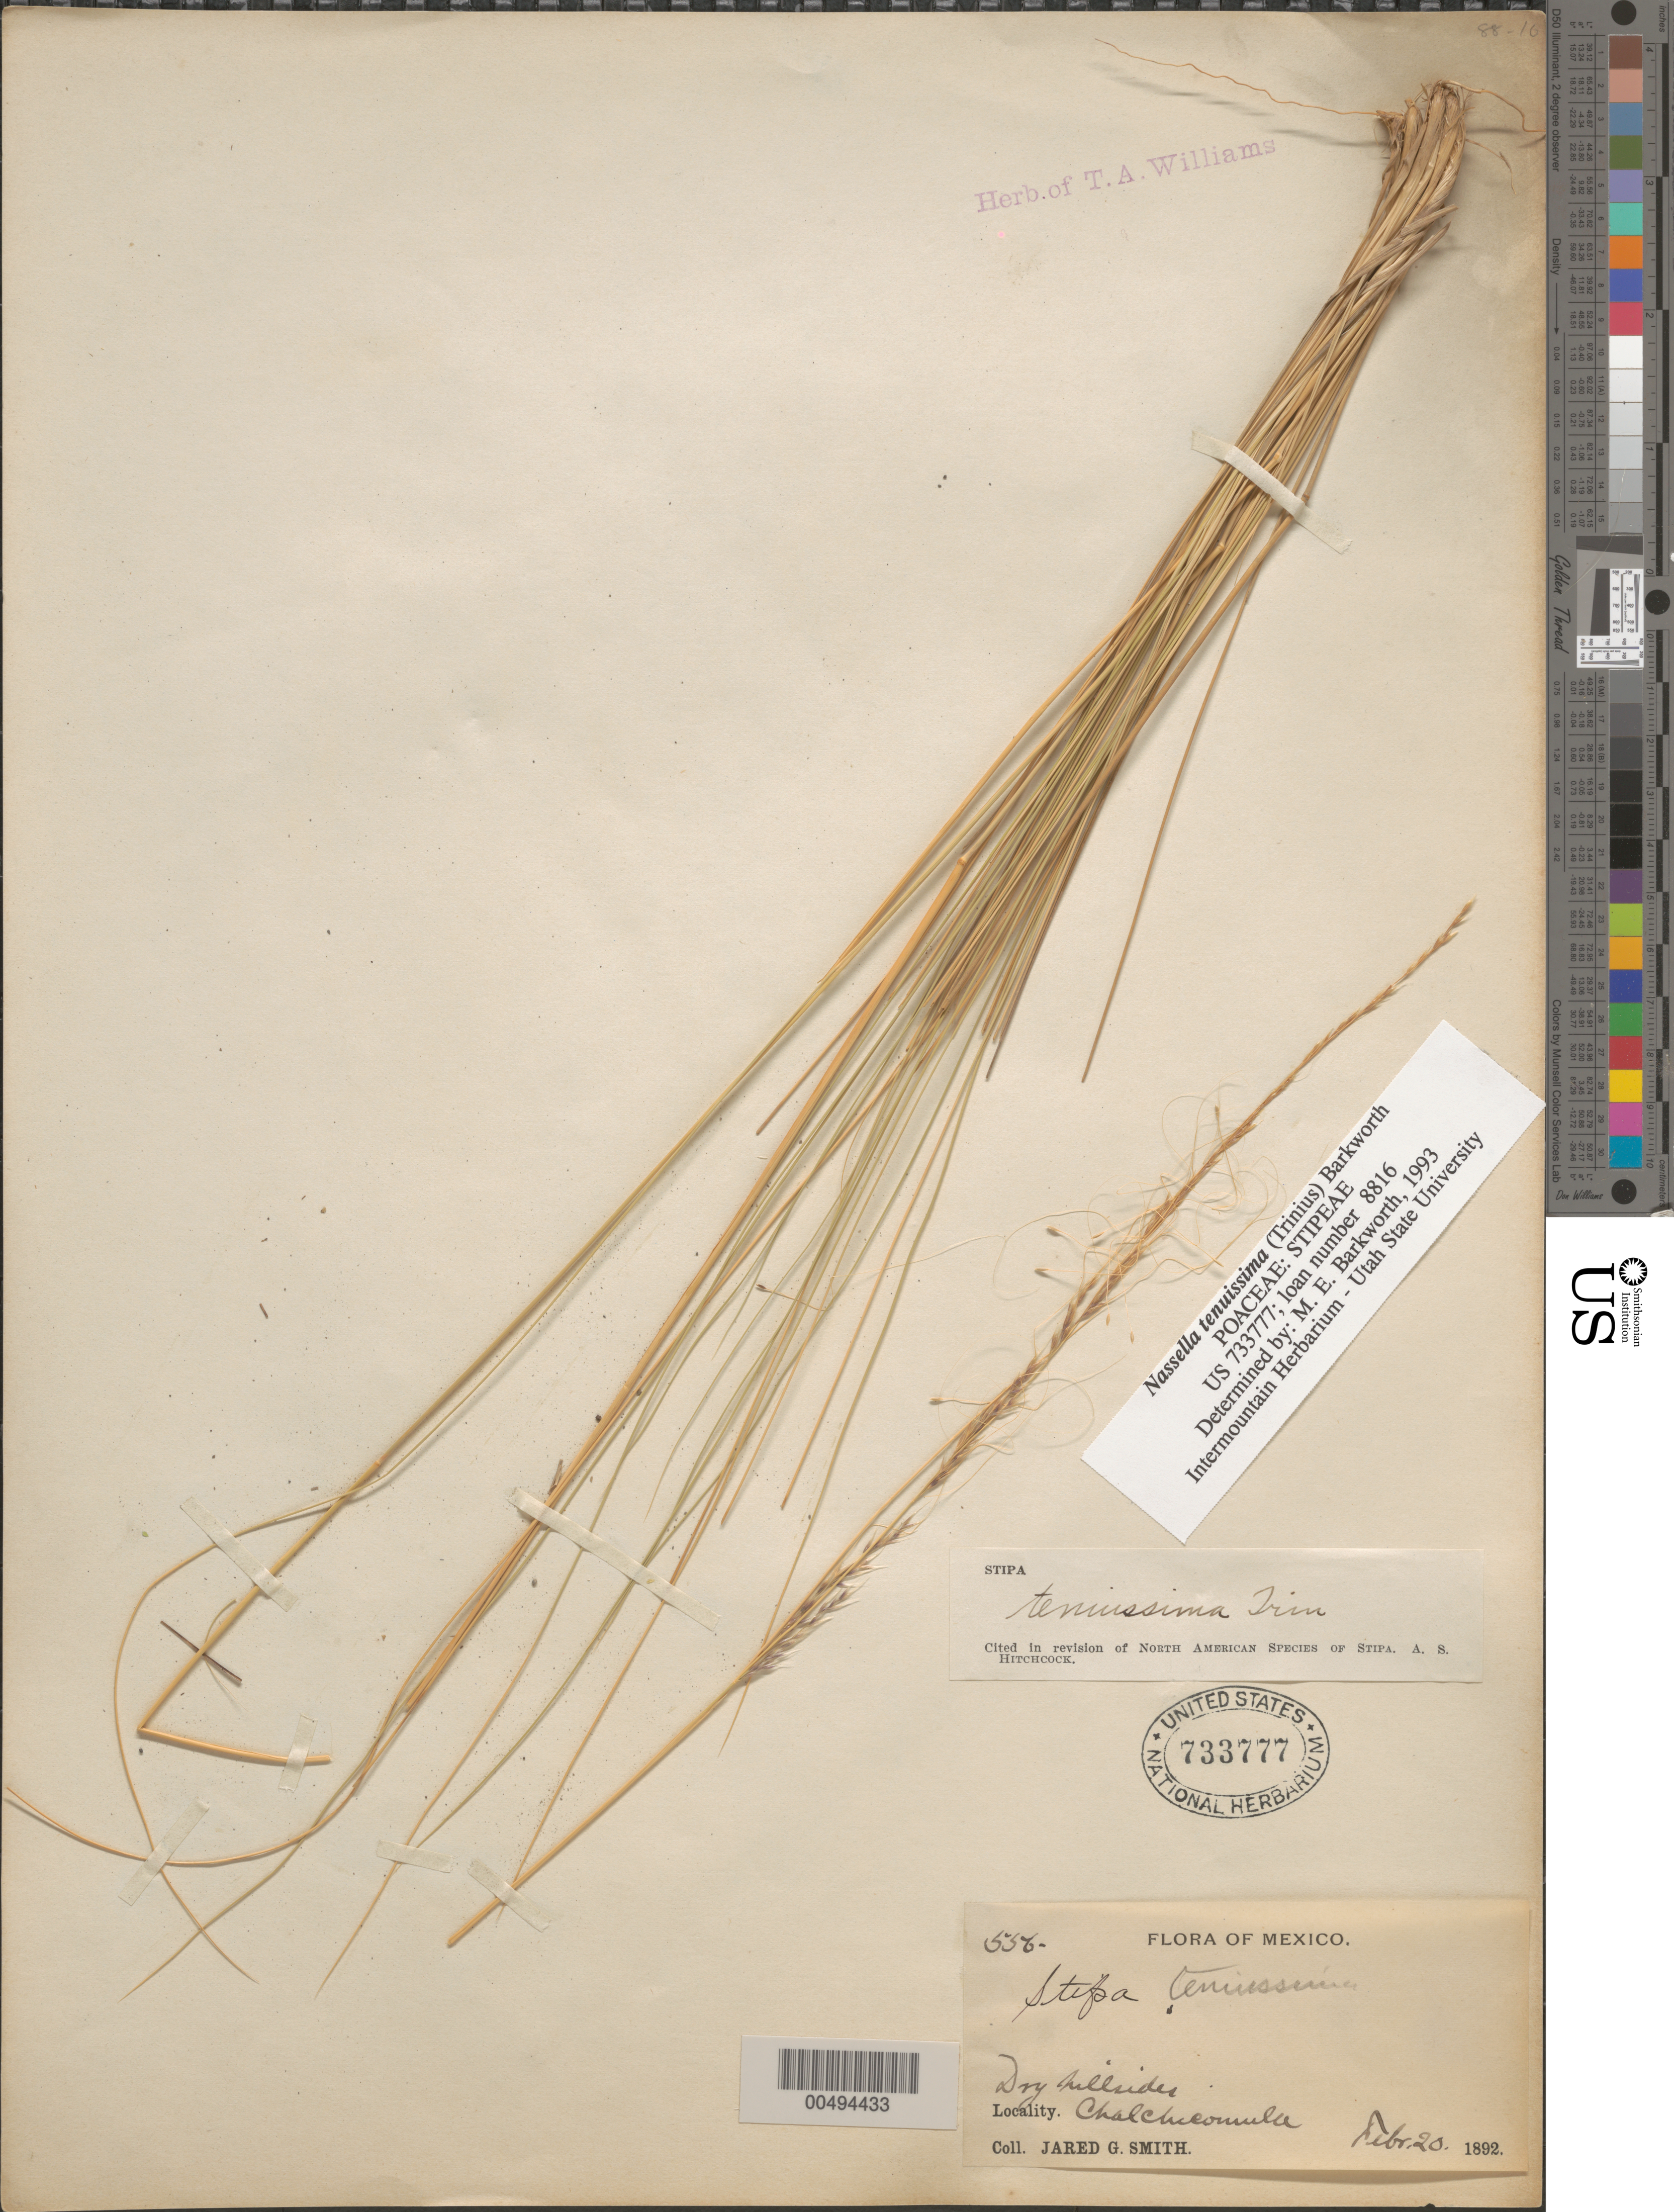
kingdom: Plantae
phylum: Tracheophyta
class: Liliopsida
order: Poales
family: Poaceae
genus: Nassella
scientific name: Nassella tenuissima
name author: (Trin.) Barkworth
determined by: Barkworth, M. E.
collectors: J. G. Smith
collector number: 556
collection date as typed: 20 Feb 1892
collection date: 1892-02-20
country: Mexico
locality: Chalchicomula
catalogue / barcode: US 733777